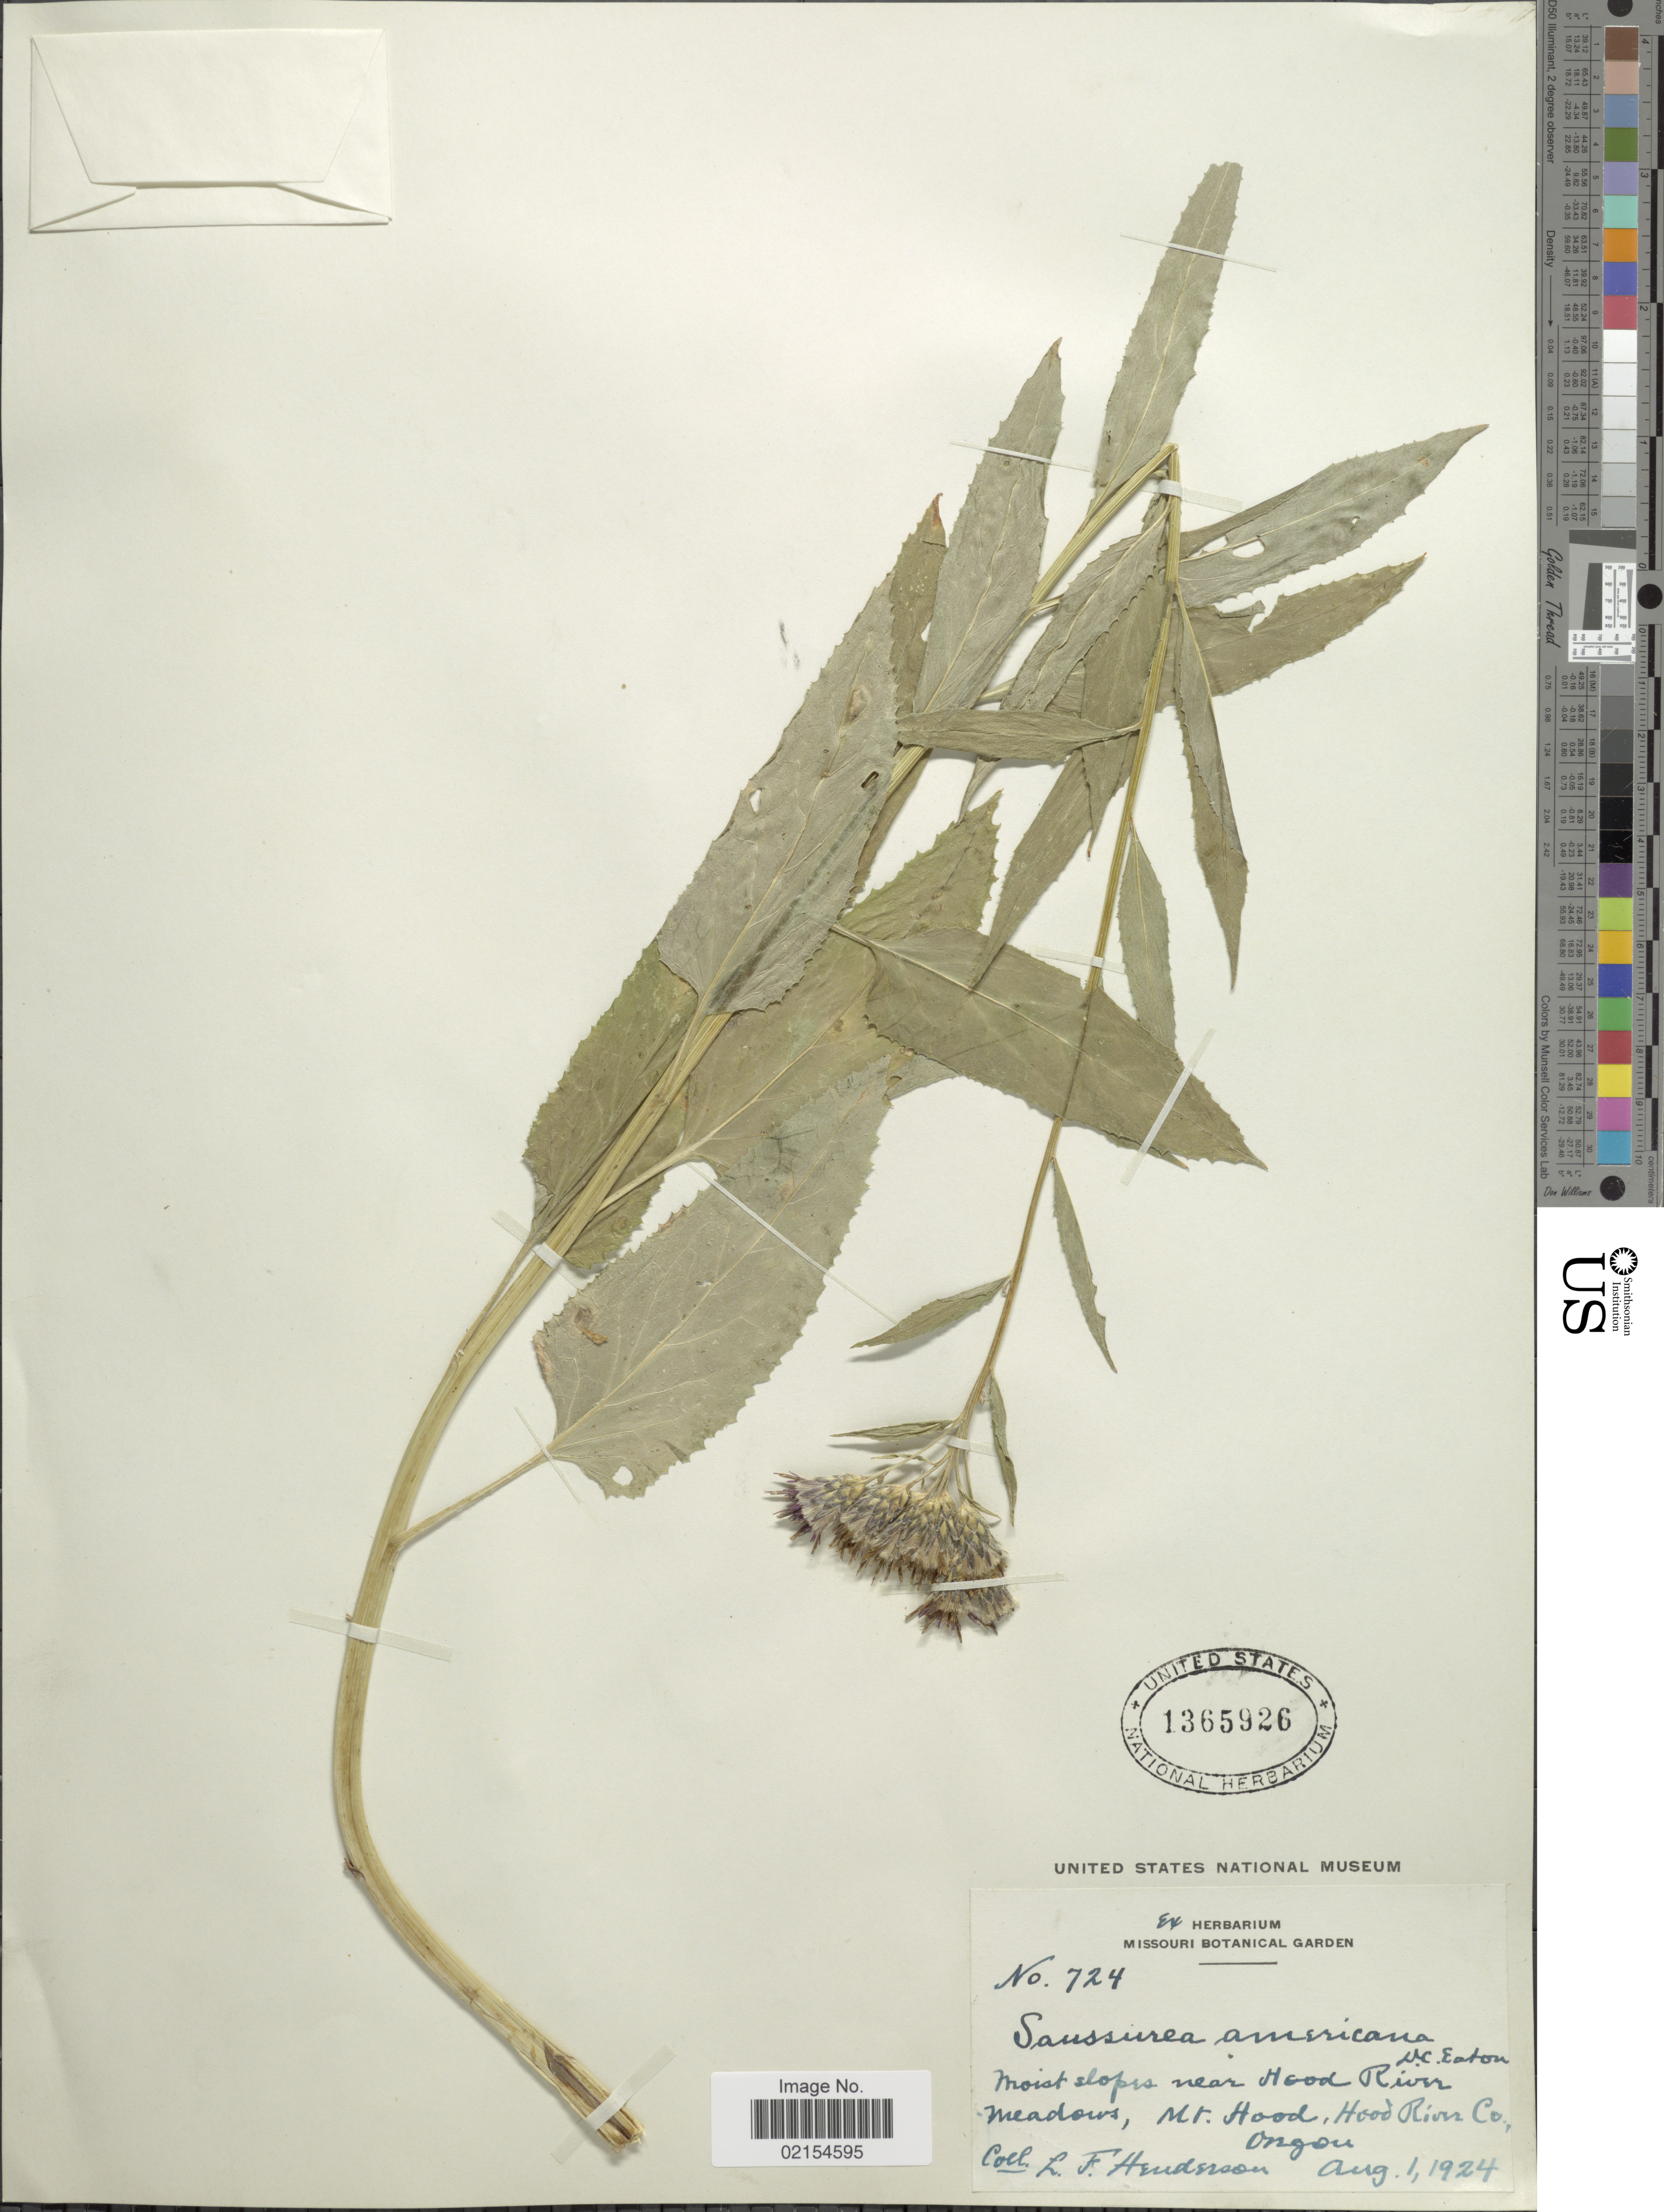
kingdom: Plantae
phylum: Tracheophyta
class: Magnoliopsida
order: Asterales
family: Asteraceae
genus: Saussurea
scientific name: Saussurea americana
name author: D.C. Eaton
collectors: L. Henderson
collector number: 724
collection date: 1924-08-01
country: United States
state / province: Oregon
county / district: Hood River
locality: Mt. Hood, Hood River Co.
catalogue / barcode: US 1365926